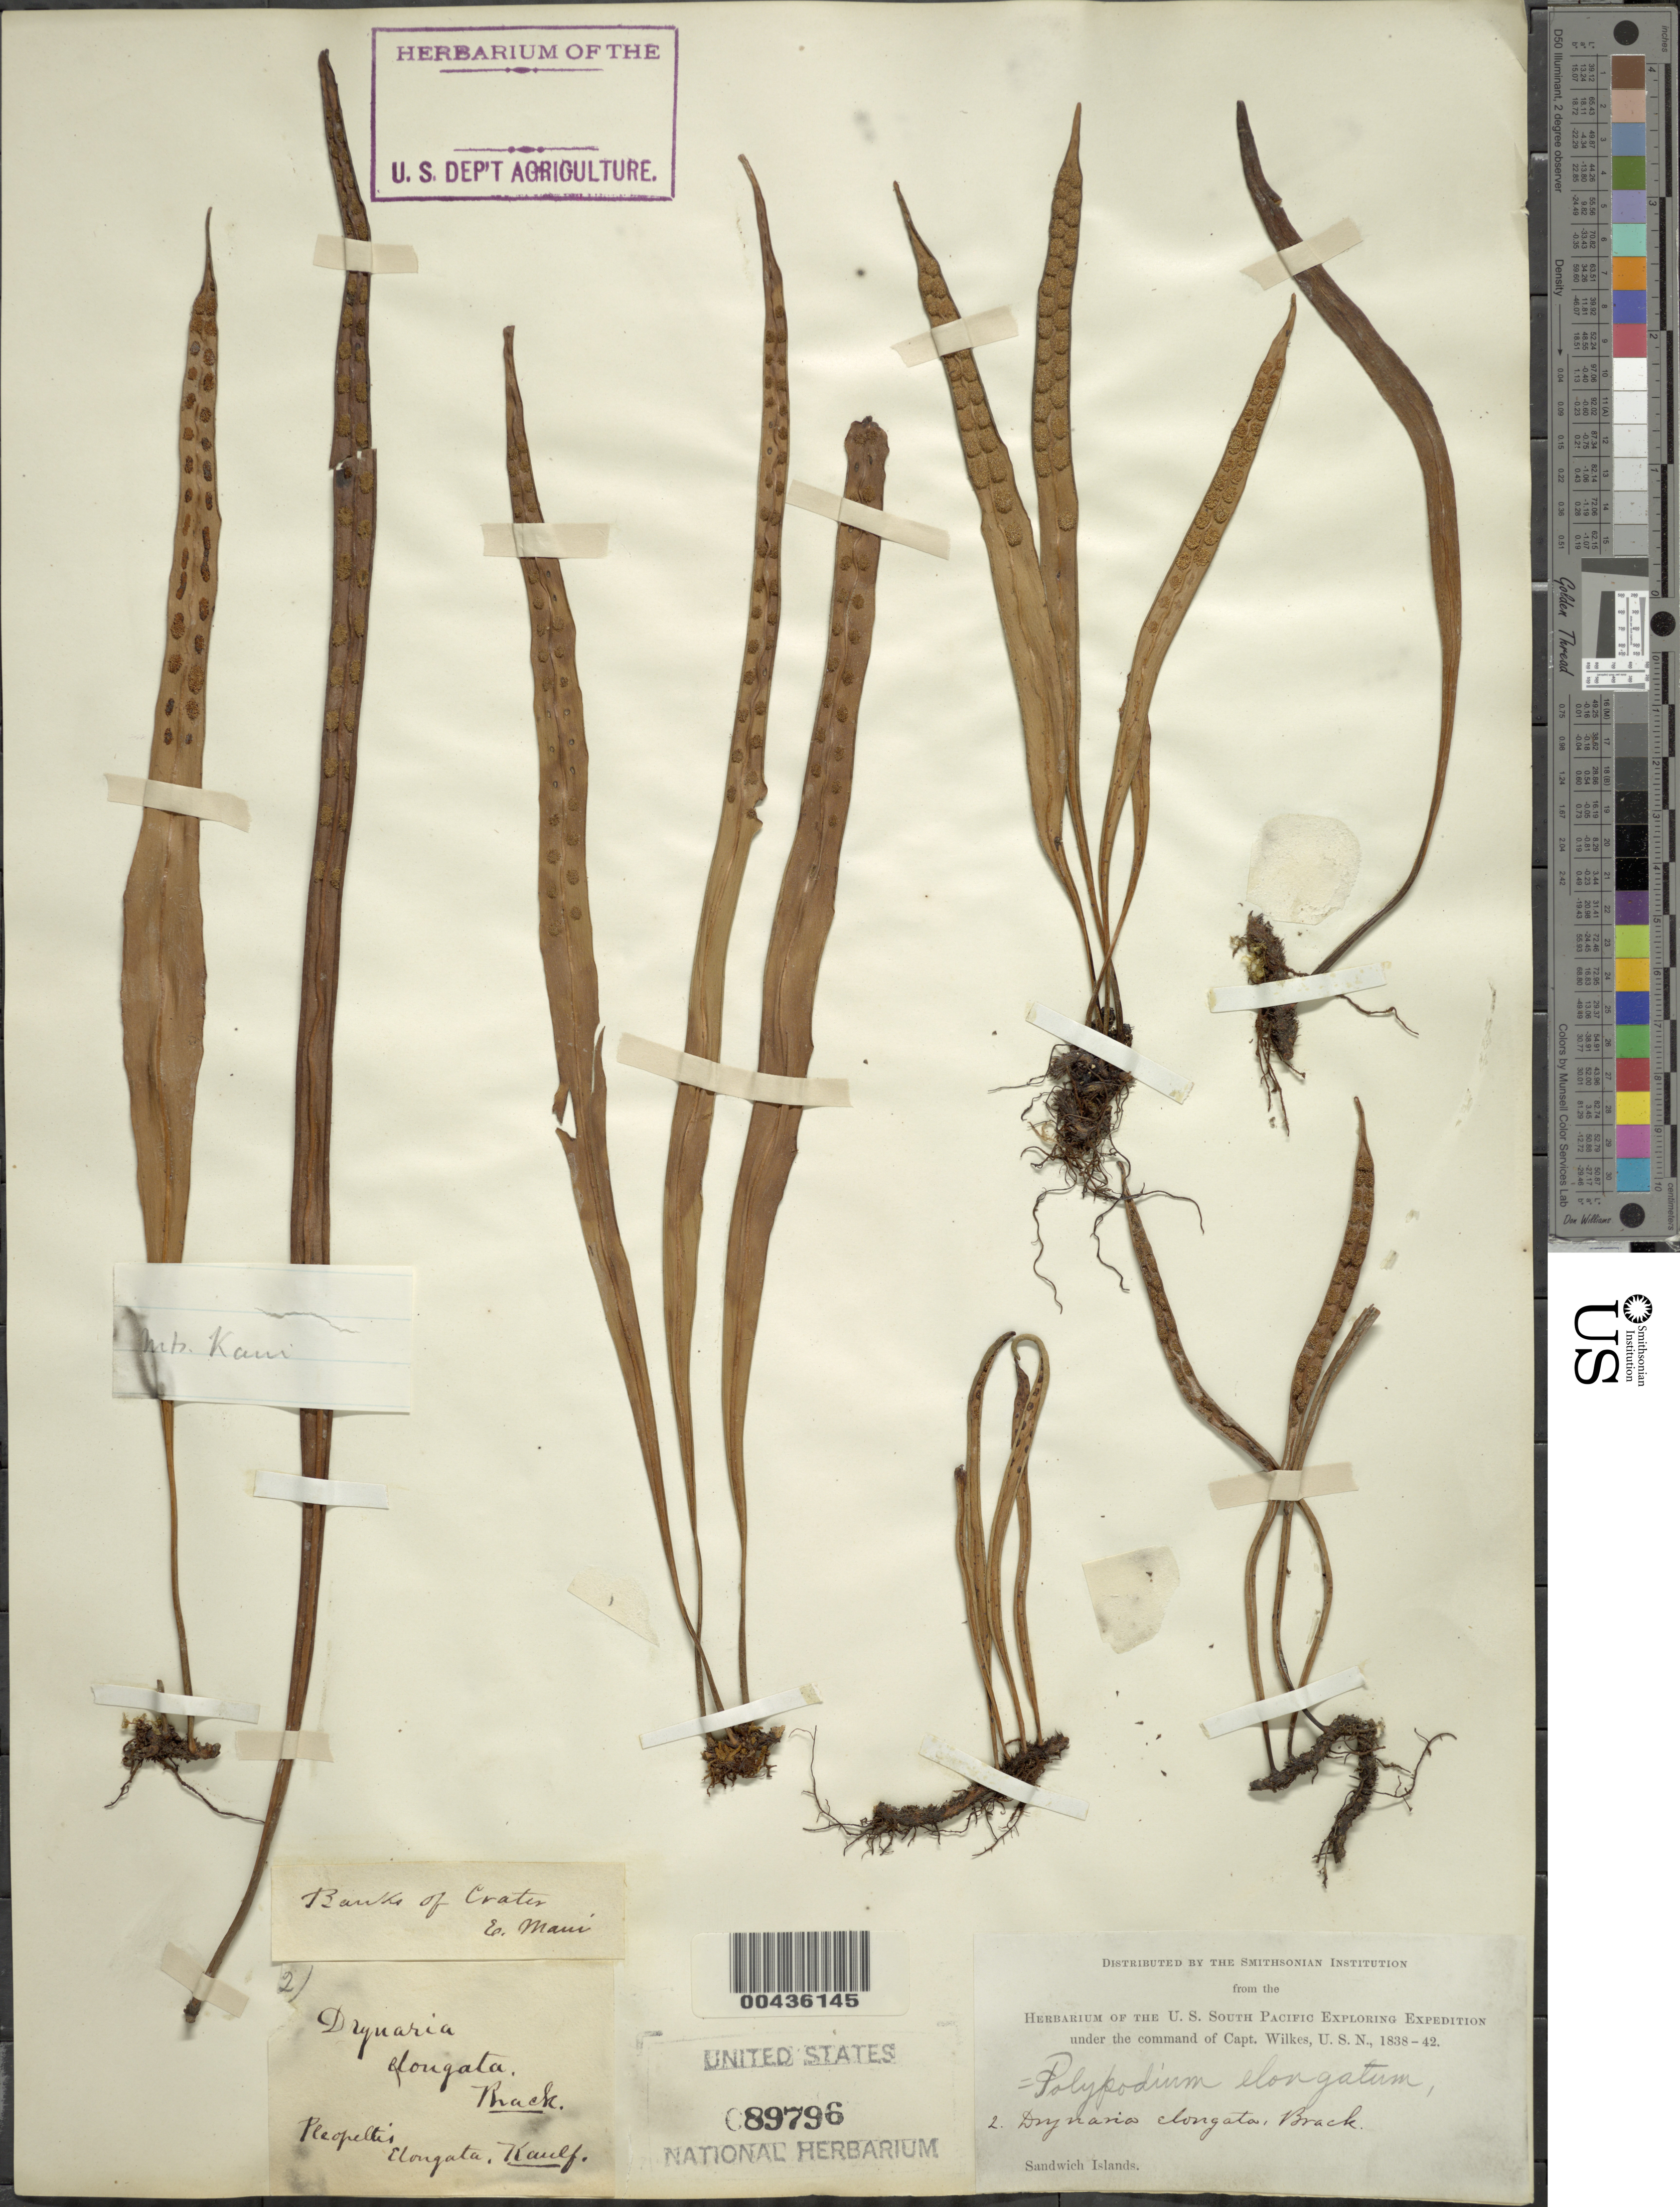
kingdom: Plantae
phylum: Tracheophyta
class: Polypodiopsida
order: Polypodiales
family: Polypodiaceae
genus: Lepisorus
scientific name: Lepisorus thunbergianus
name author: (Kaulf.) Ching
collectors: Wilkes Explor. Exped.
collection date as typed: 1838 to -- --- 1842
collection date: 1838/1842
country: United States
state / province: Hawaii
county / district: Maui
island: Maui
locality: Sandwich Islands, E Maui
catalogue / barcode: US 89796